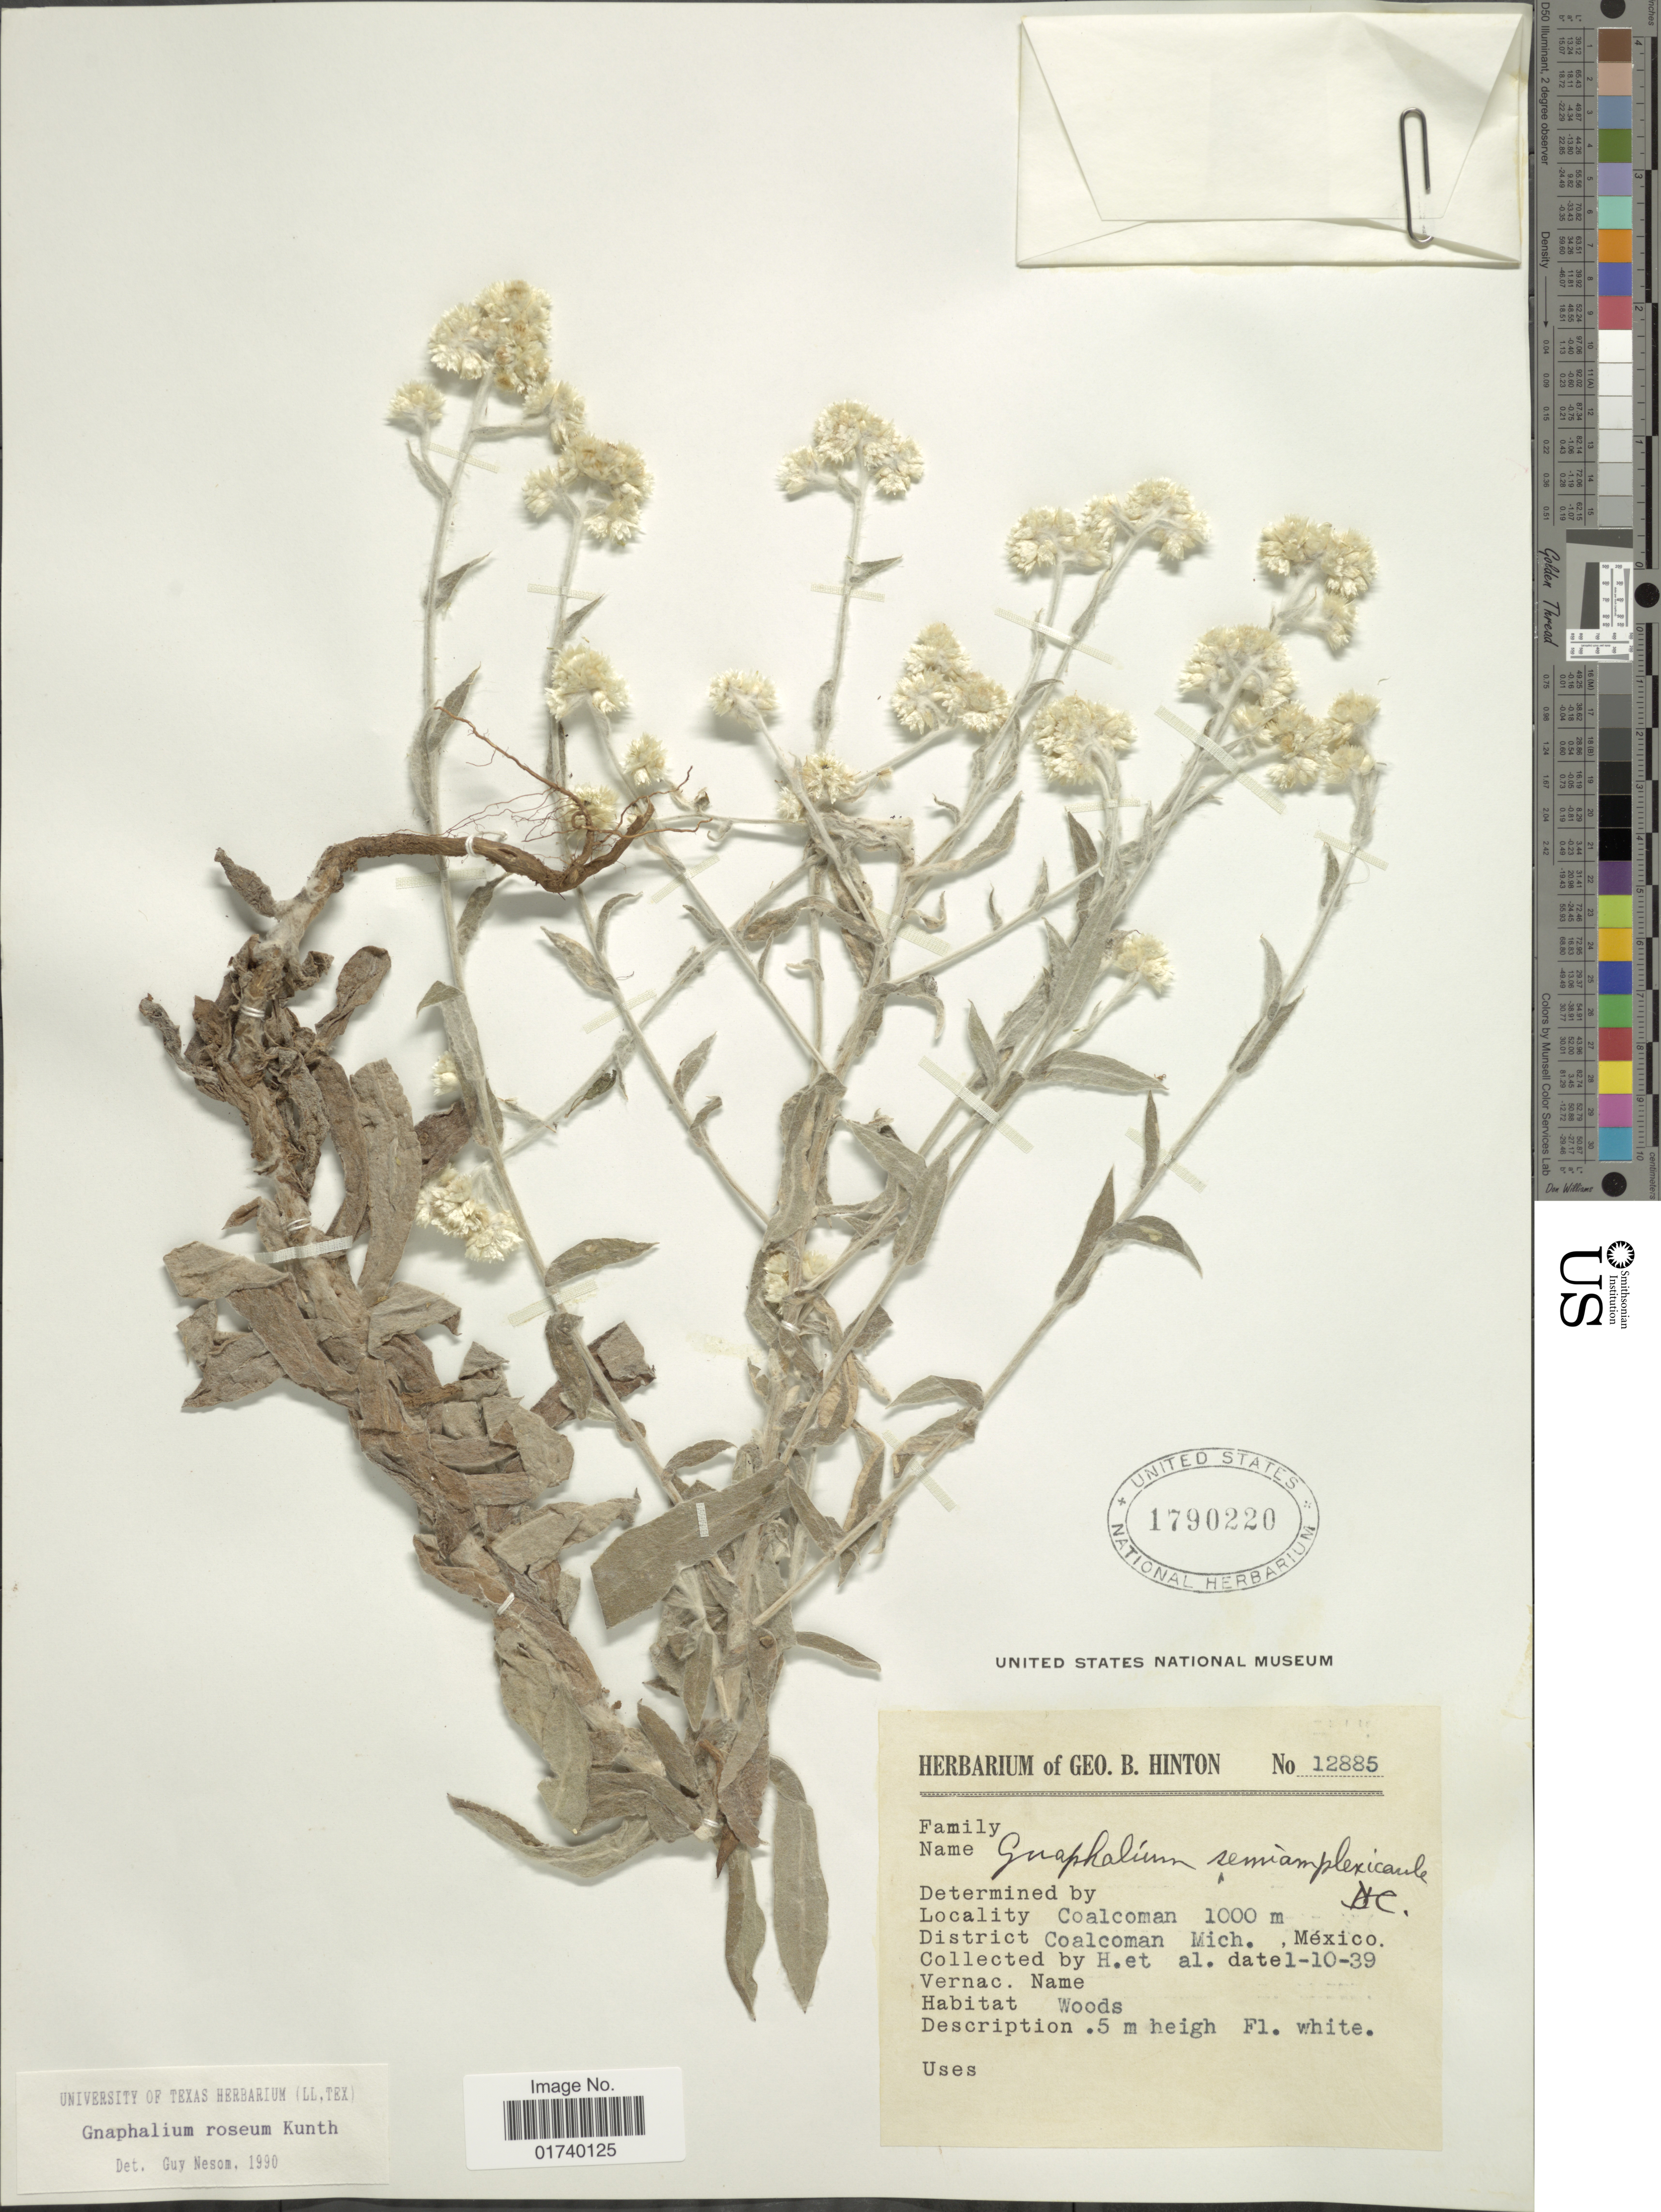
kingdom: Plantae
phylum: Tracheophyta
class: Magnoliopsida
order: Asterales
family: Asteraceae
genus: Pseudognaphalium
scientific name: Pseudognaphalium roseum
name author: (Kunth) Anderb.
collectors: G. B. Hinton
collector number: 12885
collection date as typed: Transcribed d/m/y: 10/1/39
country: Mexico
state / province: Michoacán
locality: Coalcoman Mich.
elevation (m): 1000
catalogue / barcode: US 1790220